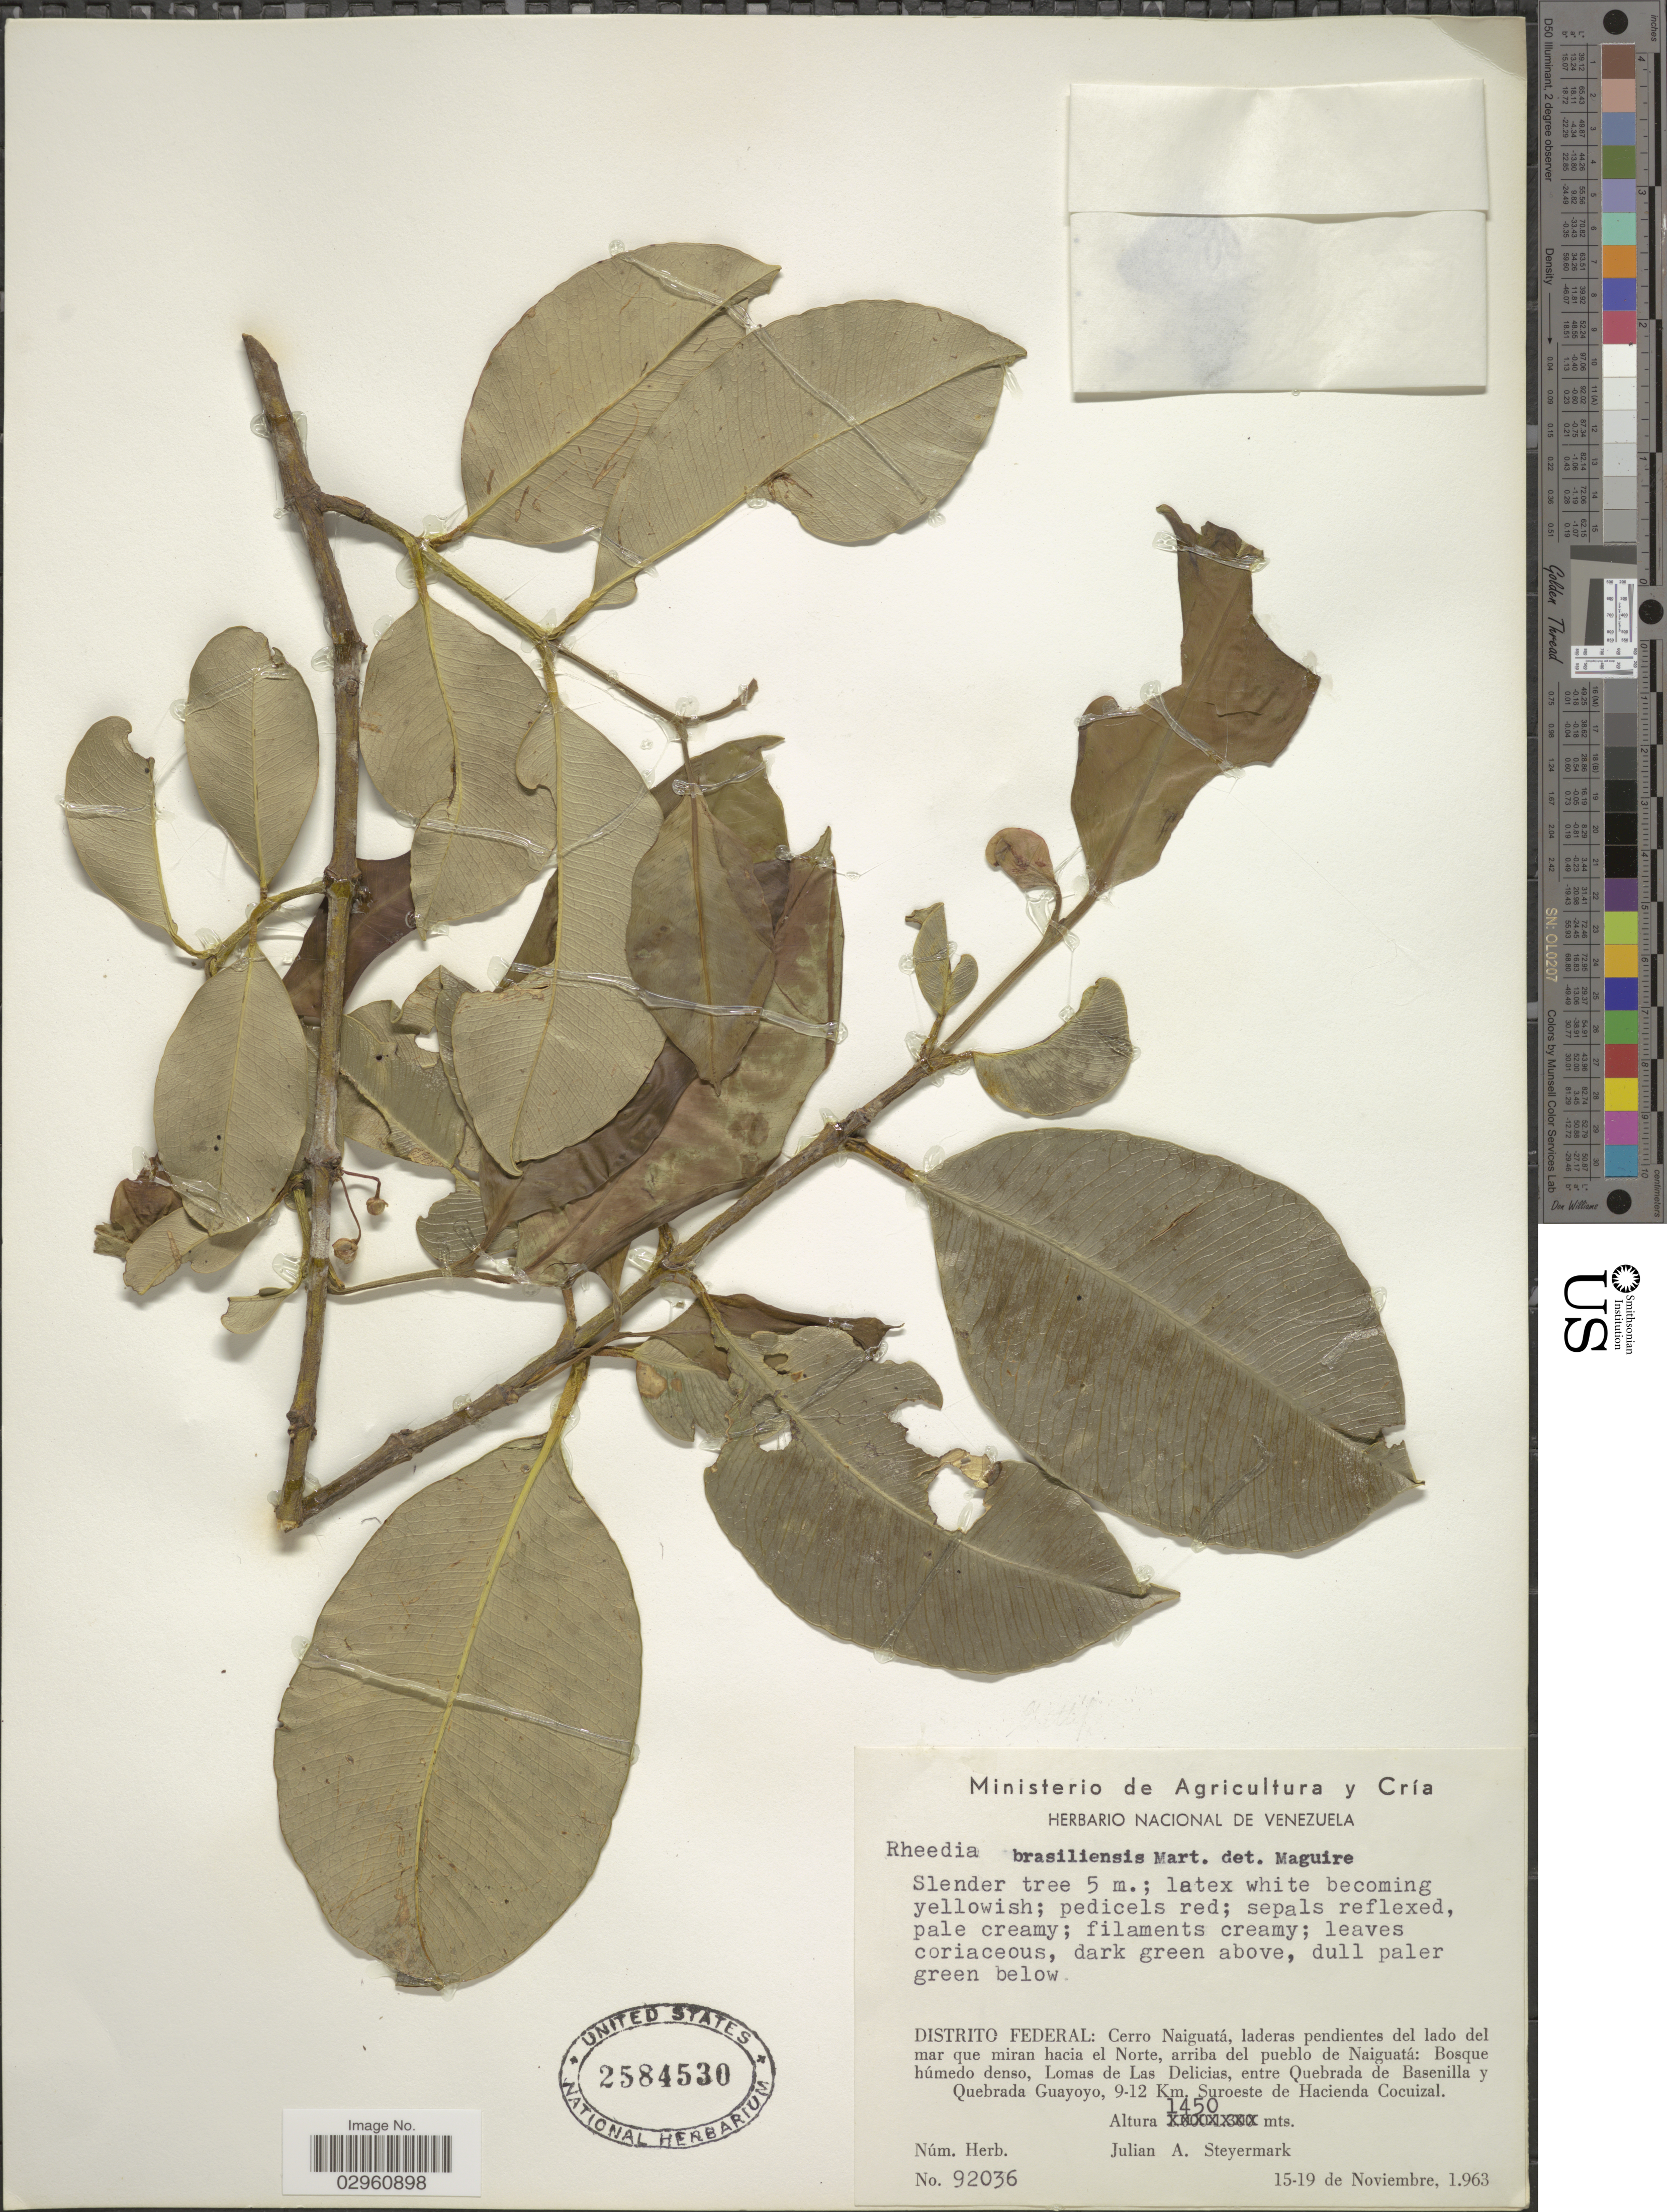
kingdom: Plantae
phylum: Tracheophyta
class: Magnoliopsida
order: Malpighiales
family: Clusiaceae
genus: Garcinia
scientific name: Garcinia sp.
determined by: Strong, Mark T., (BOT), Smithsonian Institution - National Museum of Natural History (UNITED STATES)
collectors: J. Steyermark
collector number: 92036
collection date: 1963-11-15/1963-11-19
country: Venezuela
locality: Distrito Federal: Cerro Naiguatá, laderas pendientes del lado del mar que miran hacia el Norte, arriba del pueblo de Naiguatá. Lomas de Las Delicias, entre Quebrada de Basenilla y Quebrada Guayoyo, 9-12 Km. Suroeste de Hacienda Cocuizal.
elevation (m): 1450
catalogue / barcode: US 2584530